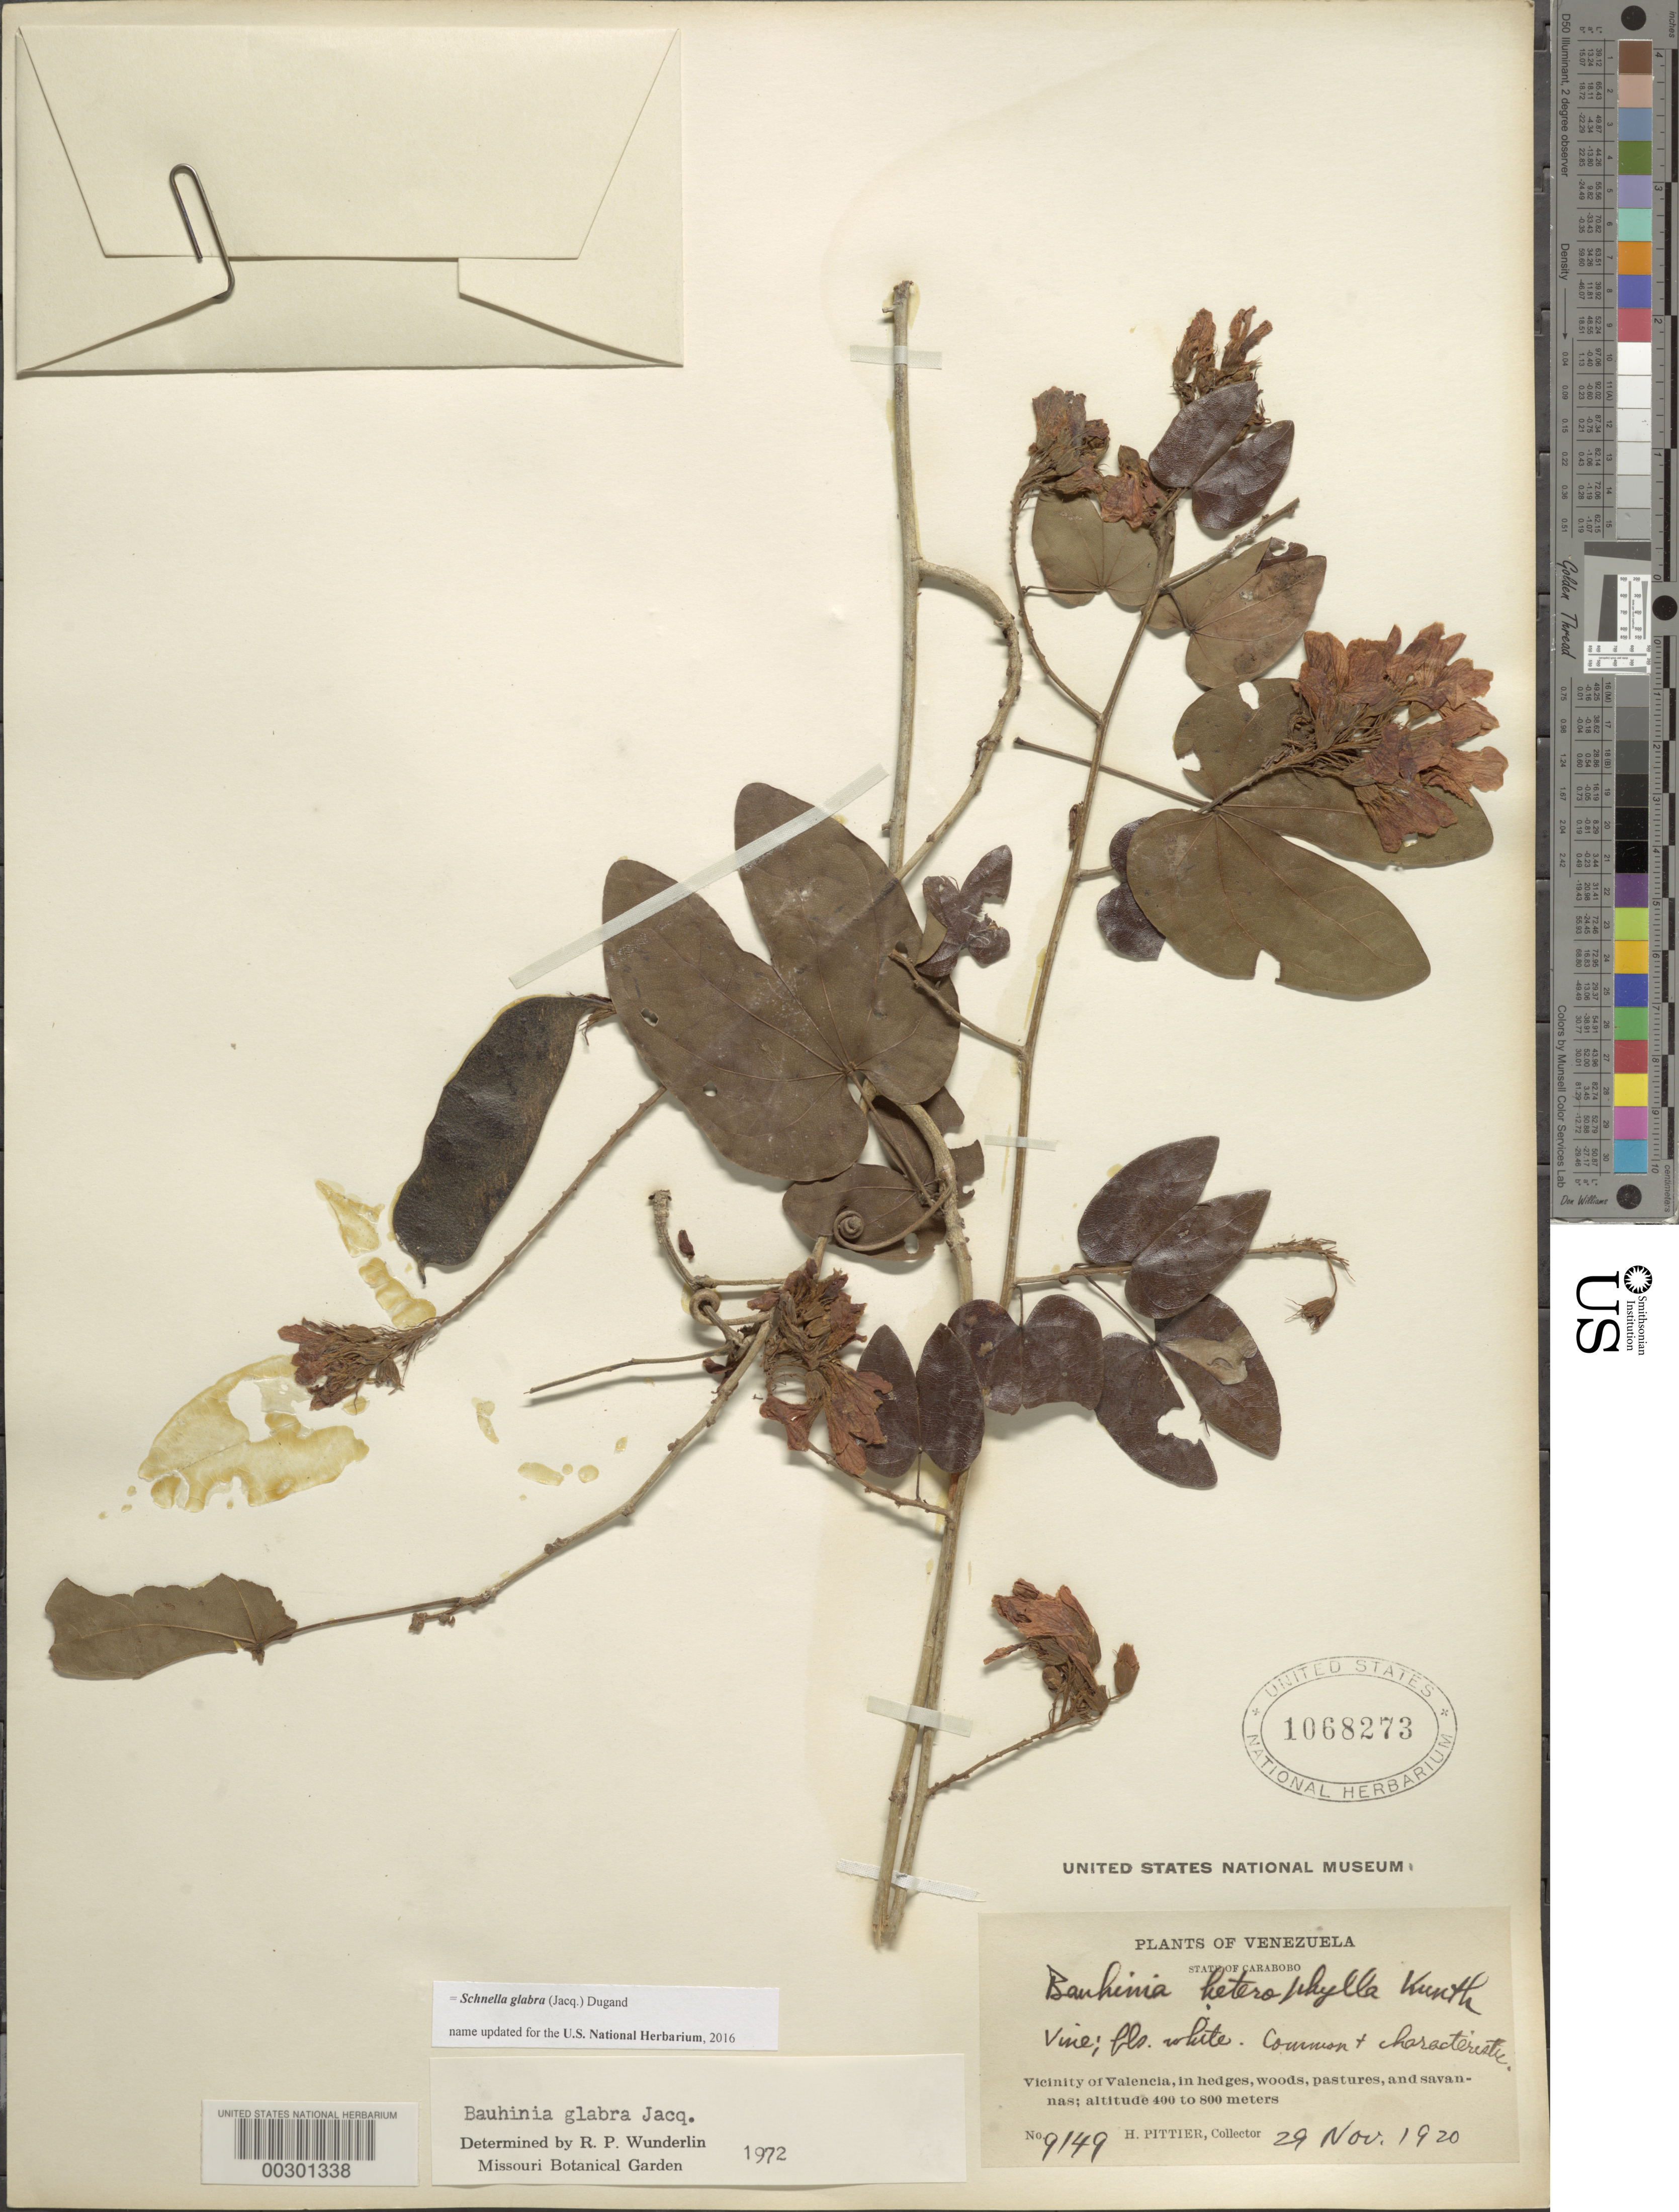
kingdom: Plantae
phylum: Tracheophyta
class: Magnoliopsida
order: Fabales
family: Fabaceae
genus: Schnella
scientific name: Schnella glabra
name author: (Jacq.) Dugand G.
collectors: H. F. Pittier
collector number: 9149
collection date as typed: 29 Nov 1920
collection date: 1920-11-29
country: Venezuela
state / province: Carabobo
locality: Vicinity of valencia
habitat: In hedges, woods, pastures and savannas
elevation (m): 400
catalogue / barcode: US 1068273